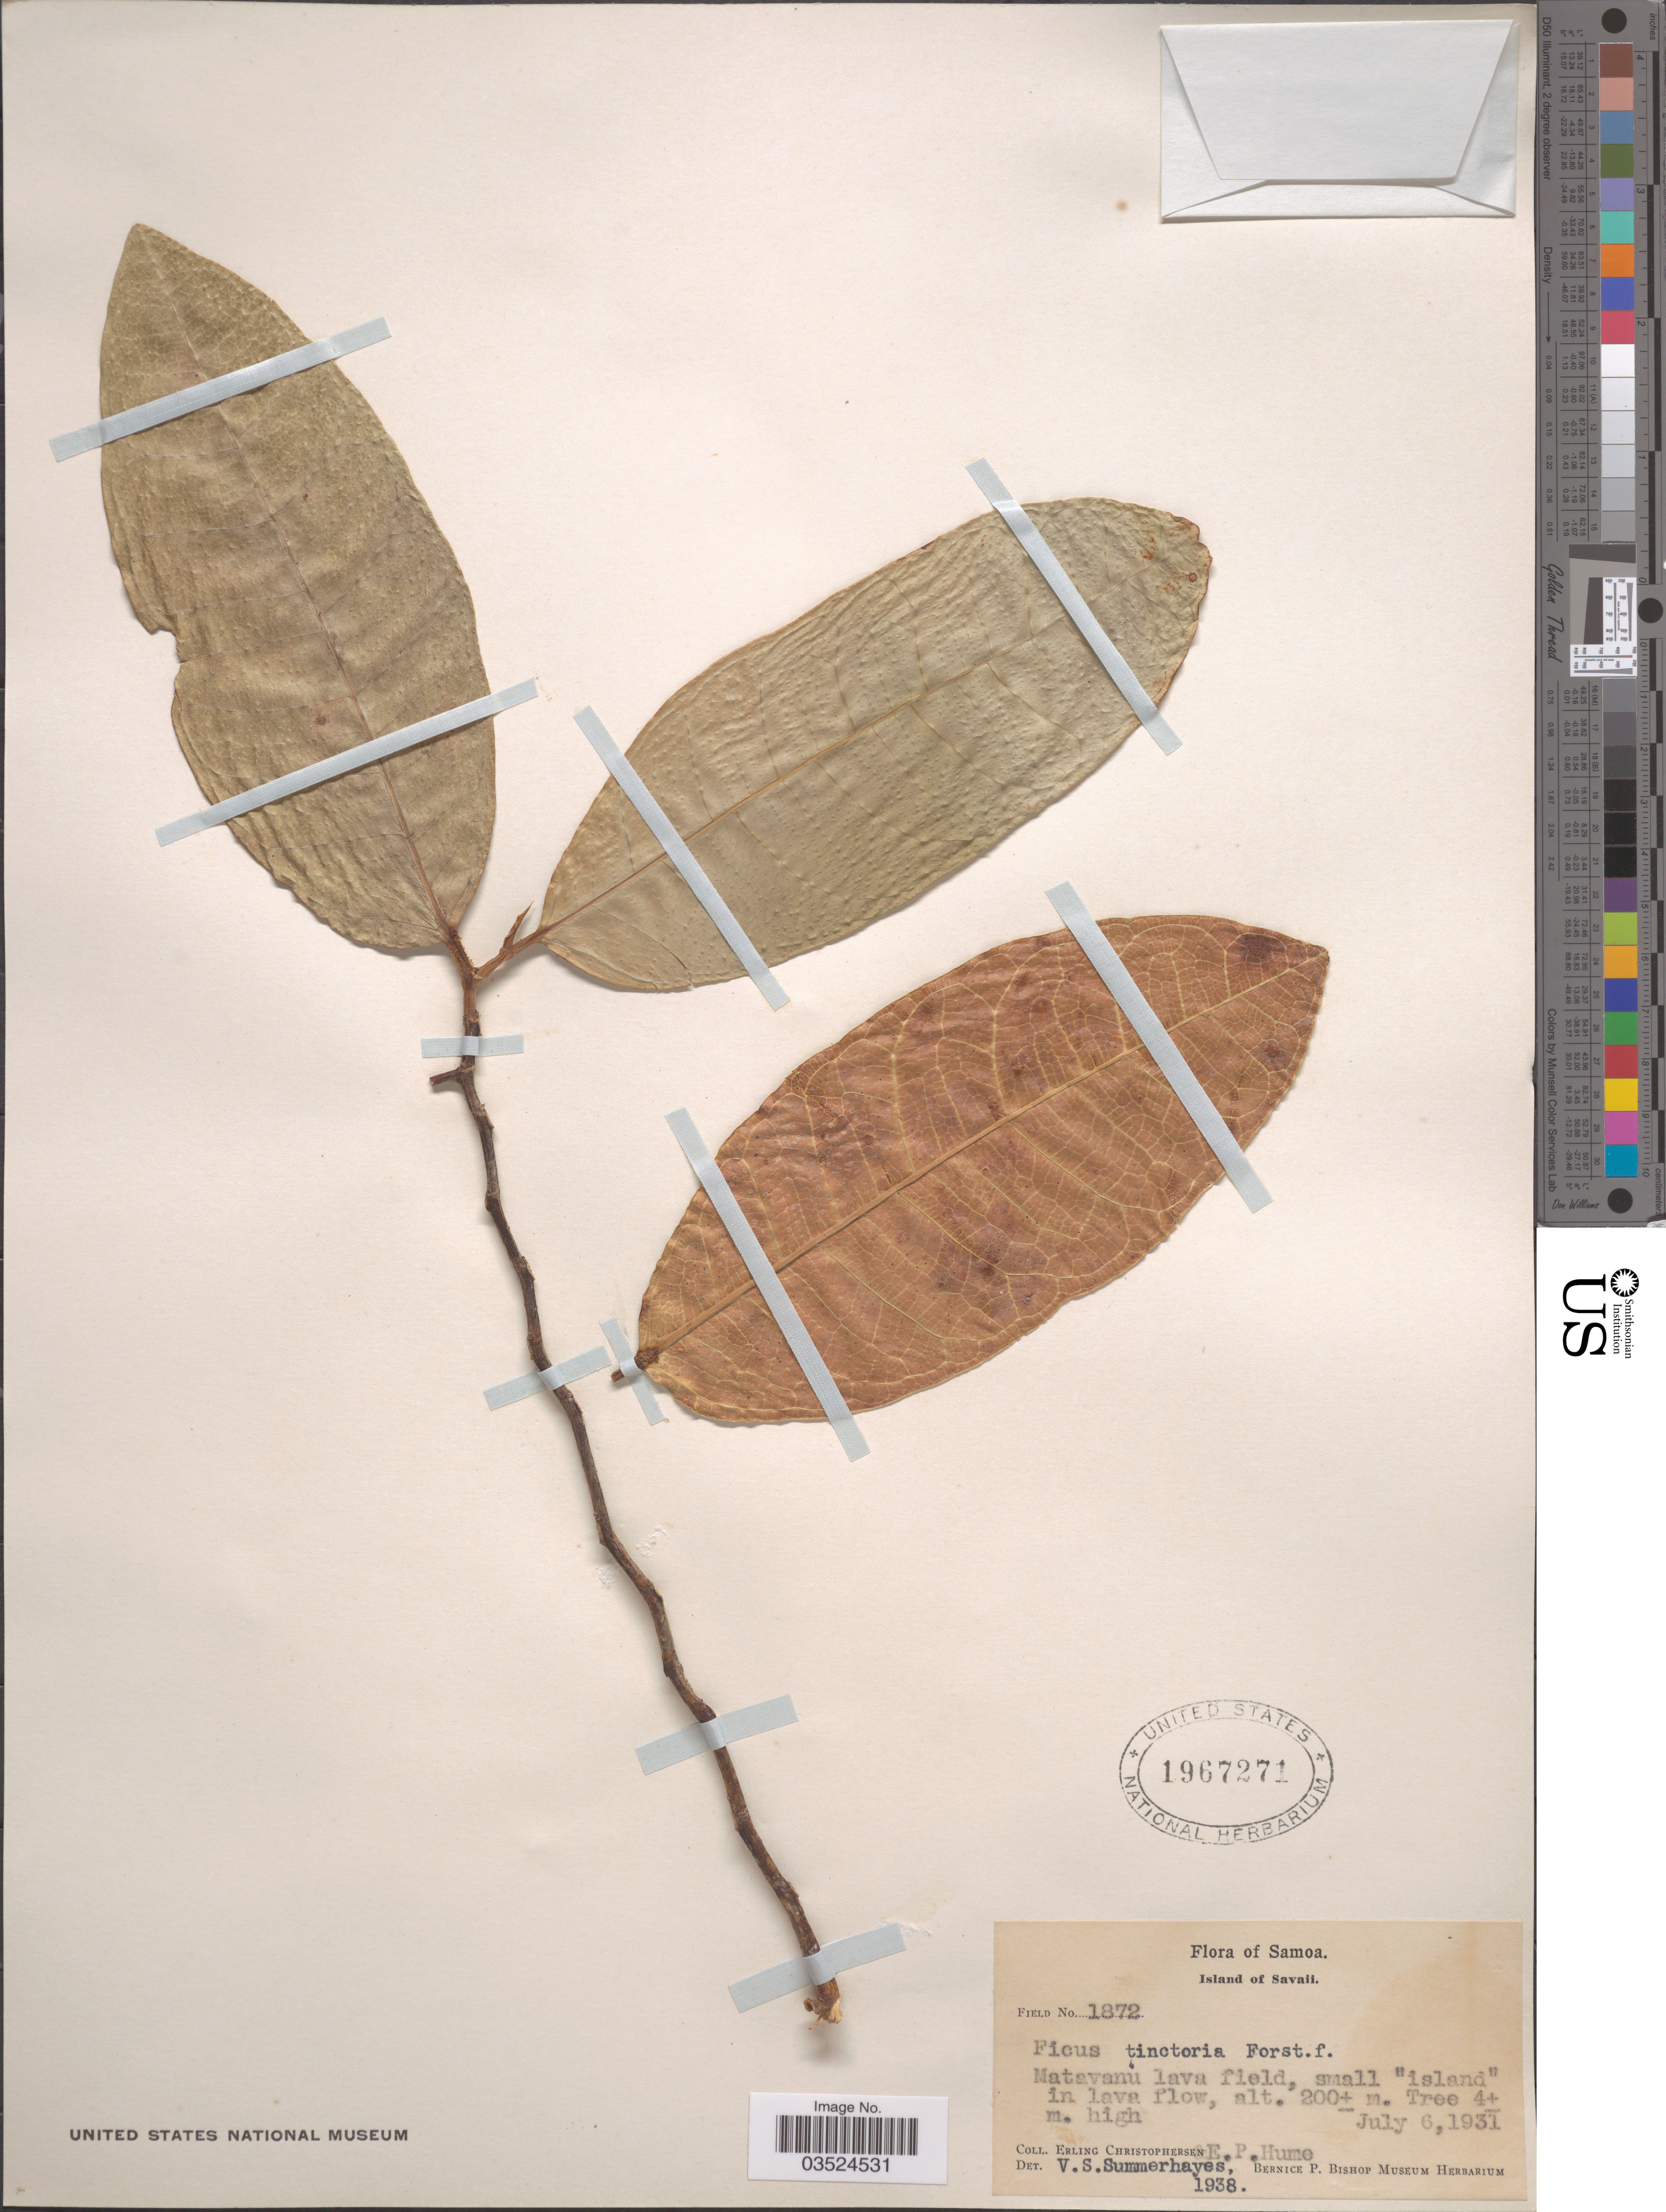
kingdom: Plantae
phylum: Tracheophyta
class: Magnoliopsida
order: Rosales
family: Moraceae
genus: Ficus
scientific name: Ficus tinctoria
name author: G. Forst.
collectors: E. Christophersen & E. P. Hume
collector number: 1872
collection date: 1931-07-06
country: Samoa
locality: Samoa. Island of Savaii. Matavanu lava field.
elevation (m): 200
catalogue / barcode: US 1967271